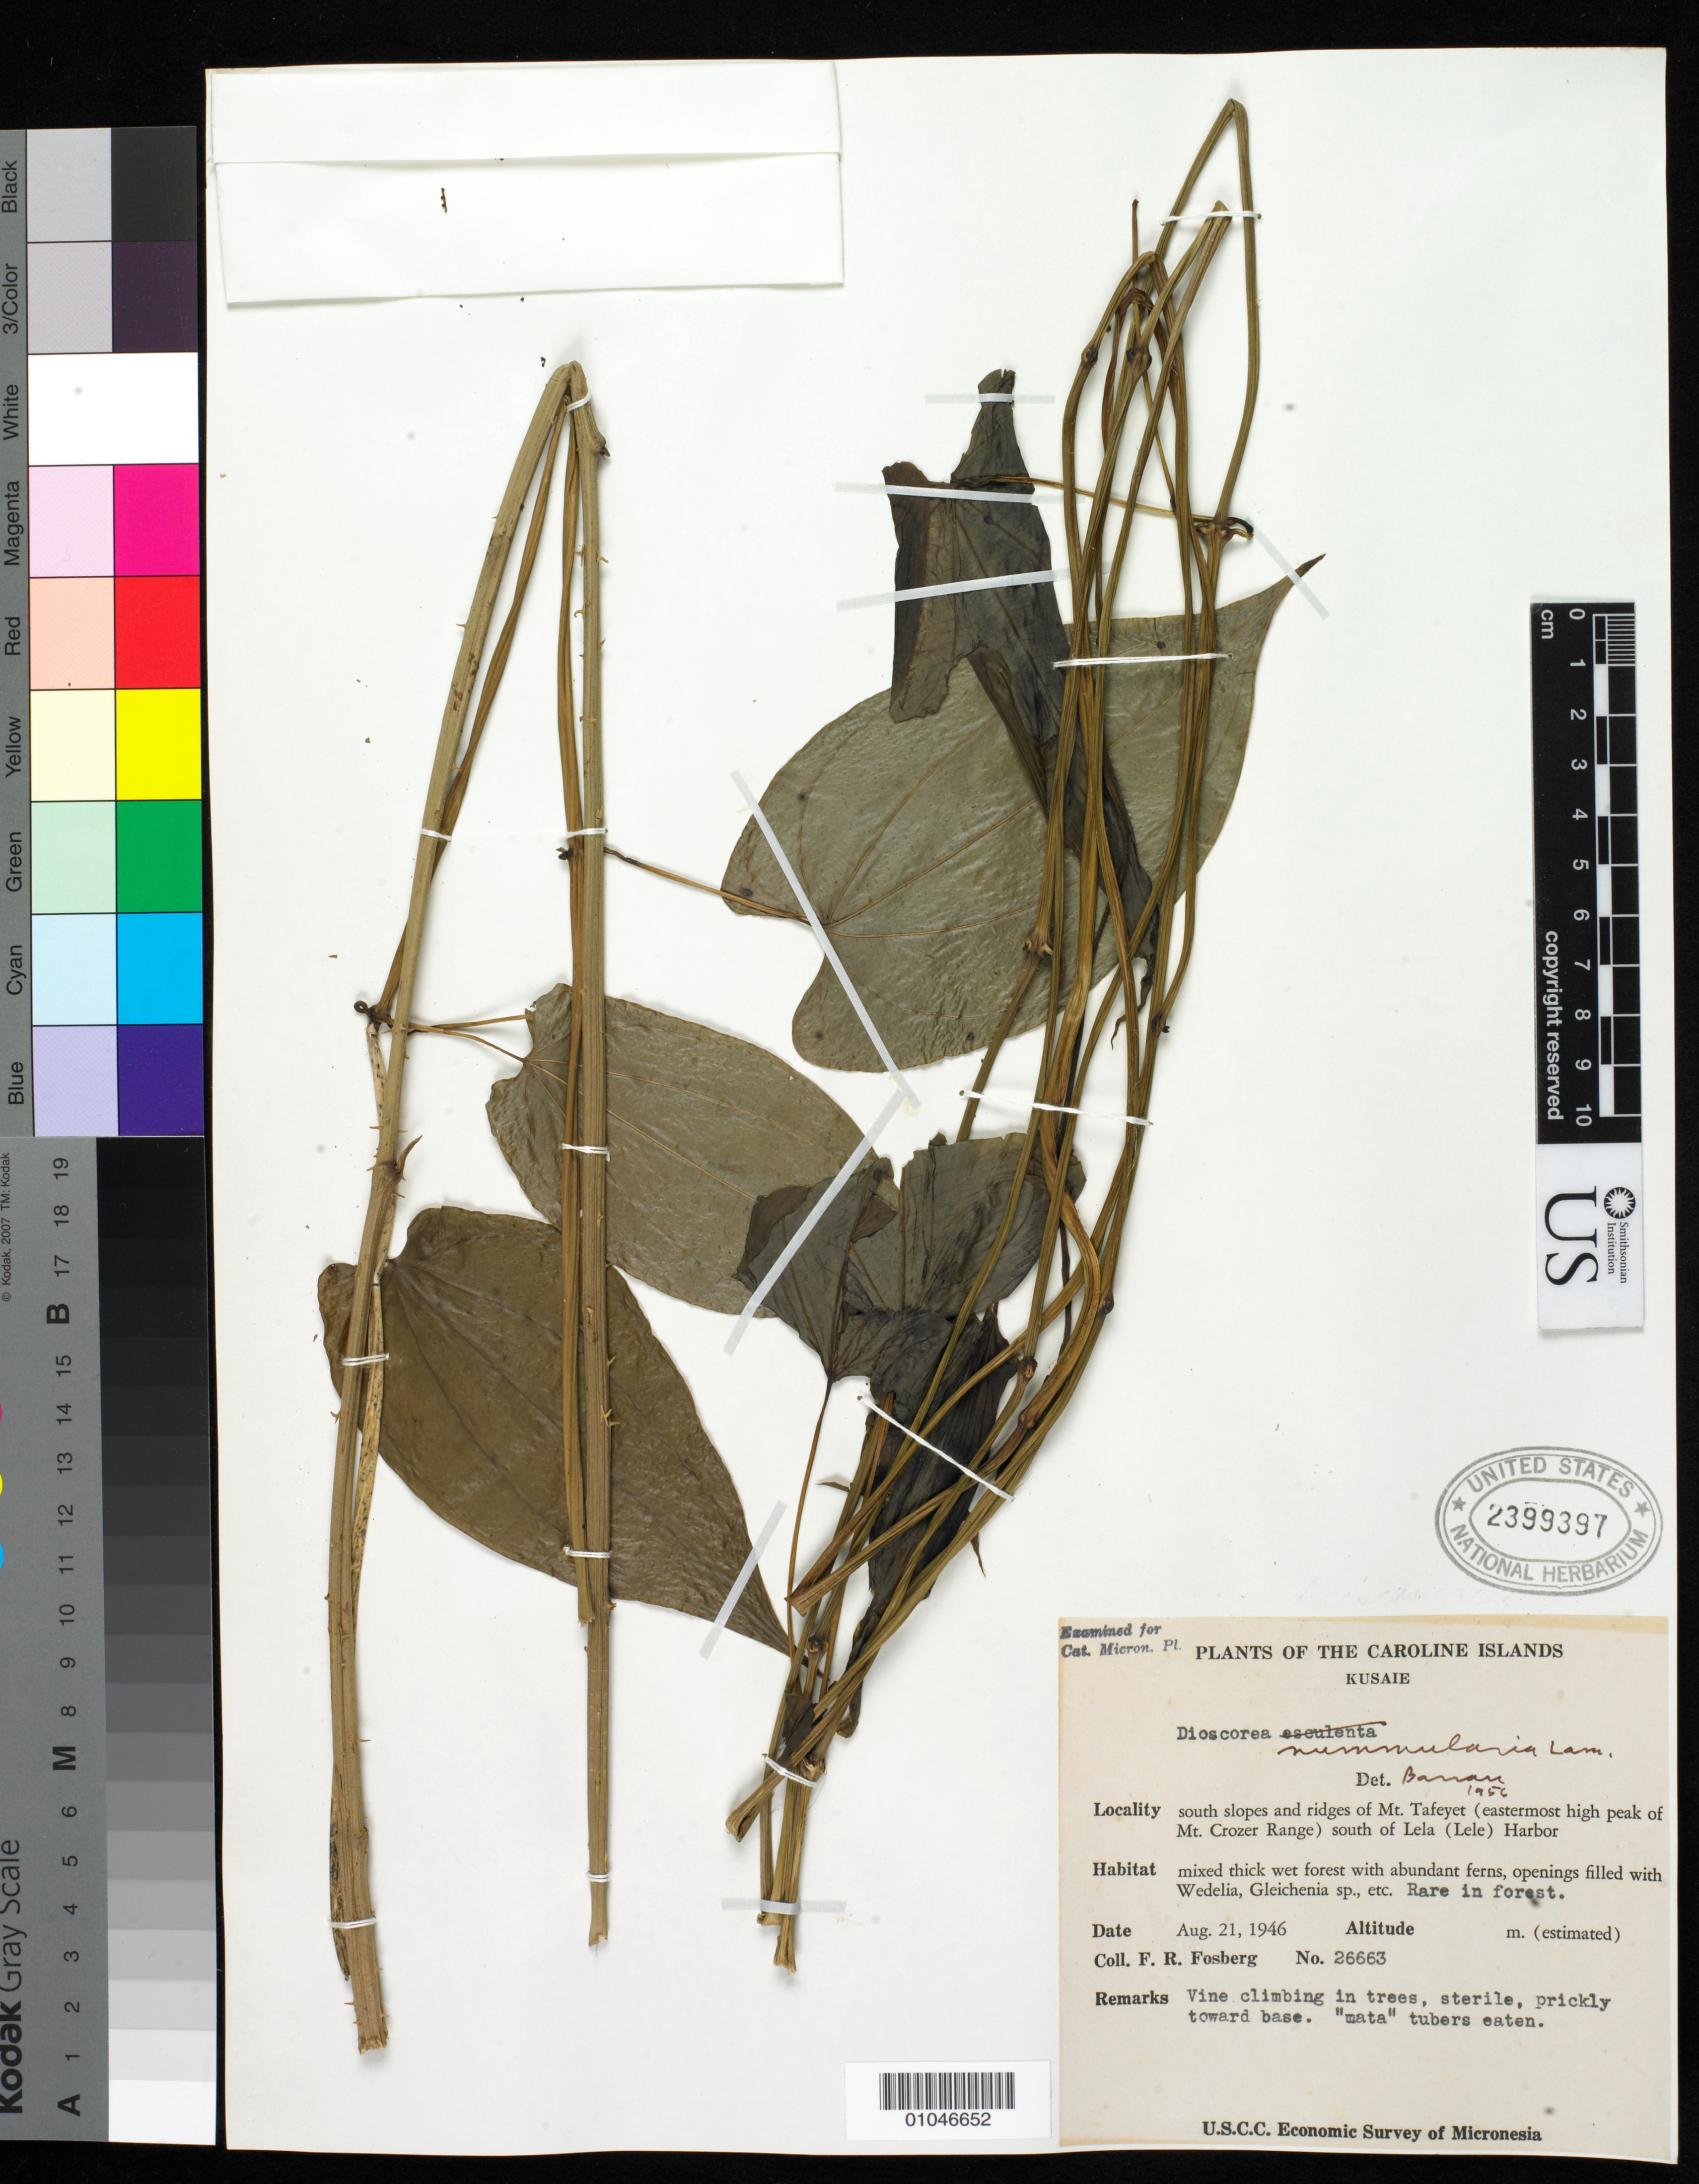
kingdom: Plantae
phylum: Tracheophyta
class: Liliopsida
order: Dioscoreales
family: Dioscoreaceae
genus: Dioscorea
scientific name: Dioscorea nummularia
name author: Lam.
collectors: F. R. Fosberg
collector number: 26663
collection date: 1946-08-21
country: Micronesia, Federated States of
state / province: Kosrae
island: Kosrae [Kusaie]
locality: South slopes and ridges of Mt. Tafeyet (easternmost high peak of Mt. Crozer Range) south of Lela (Lele) Harbor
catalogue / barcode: US 2399397